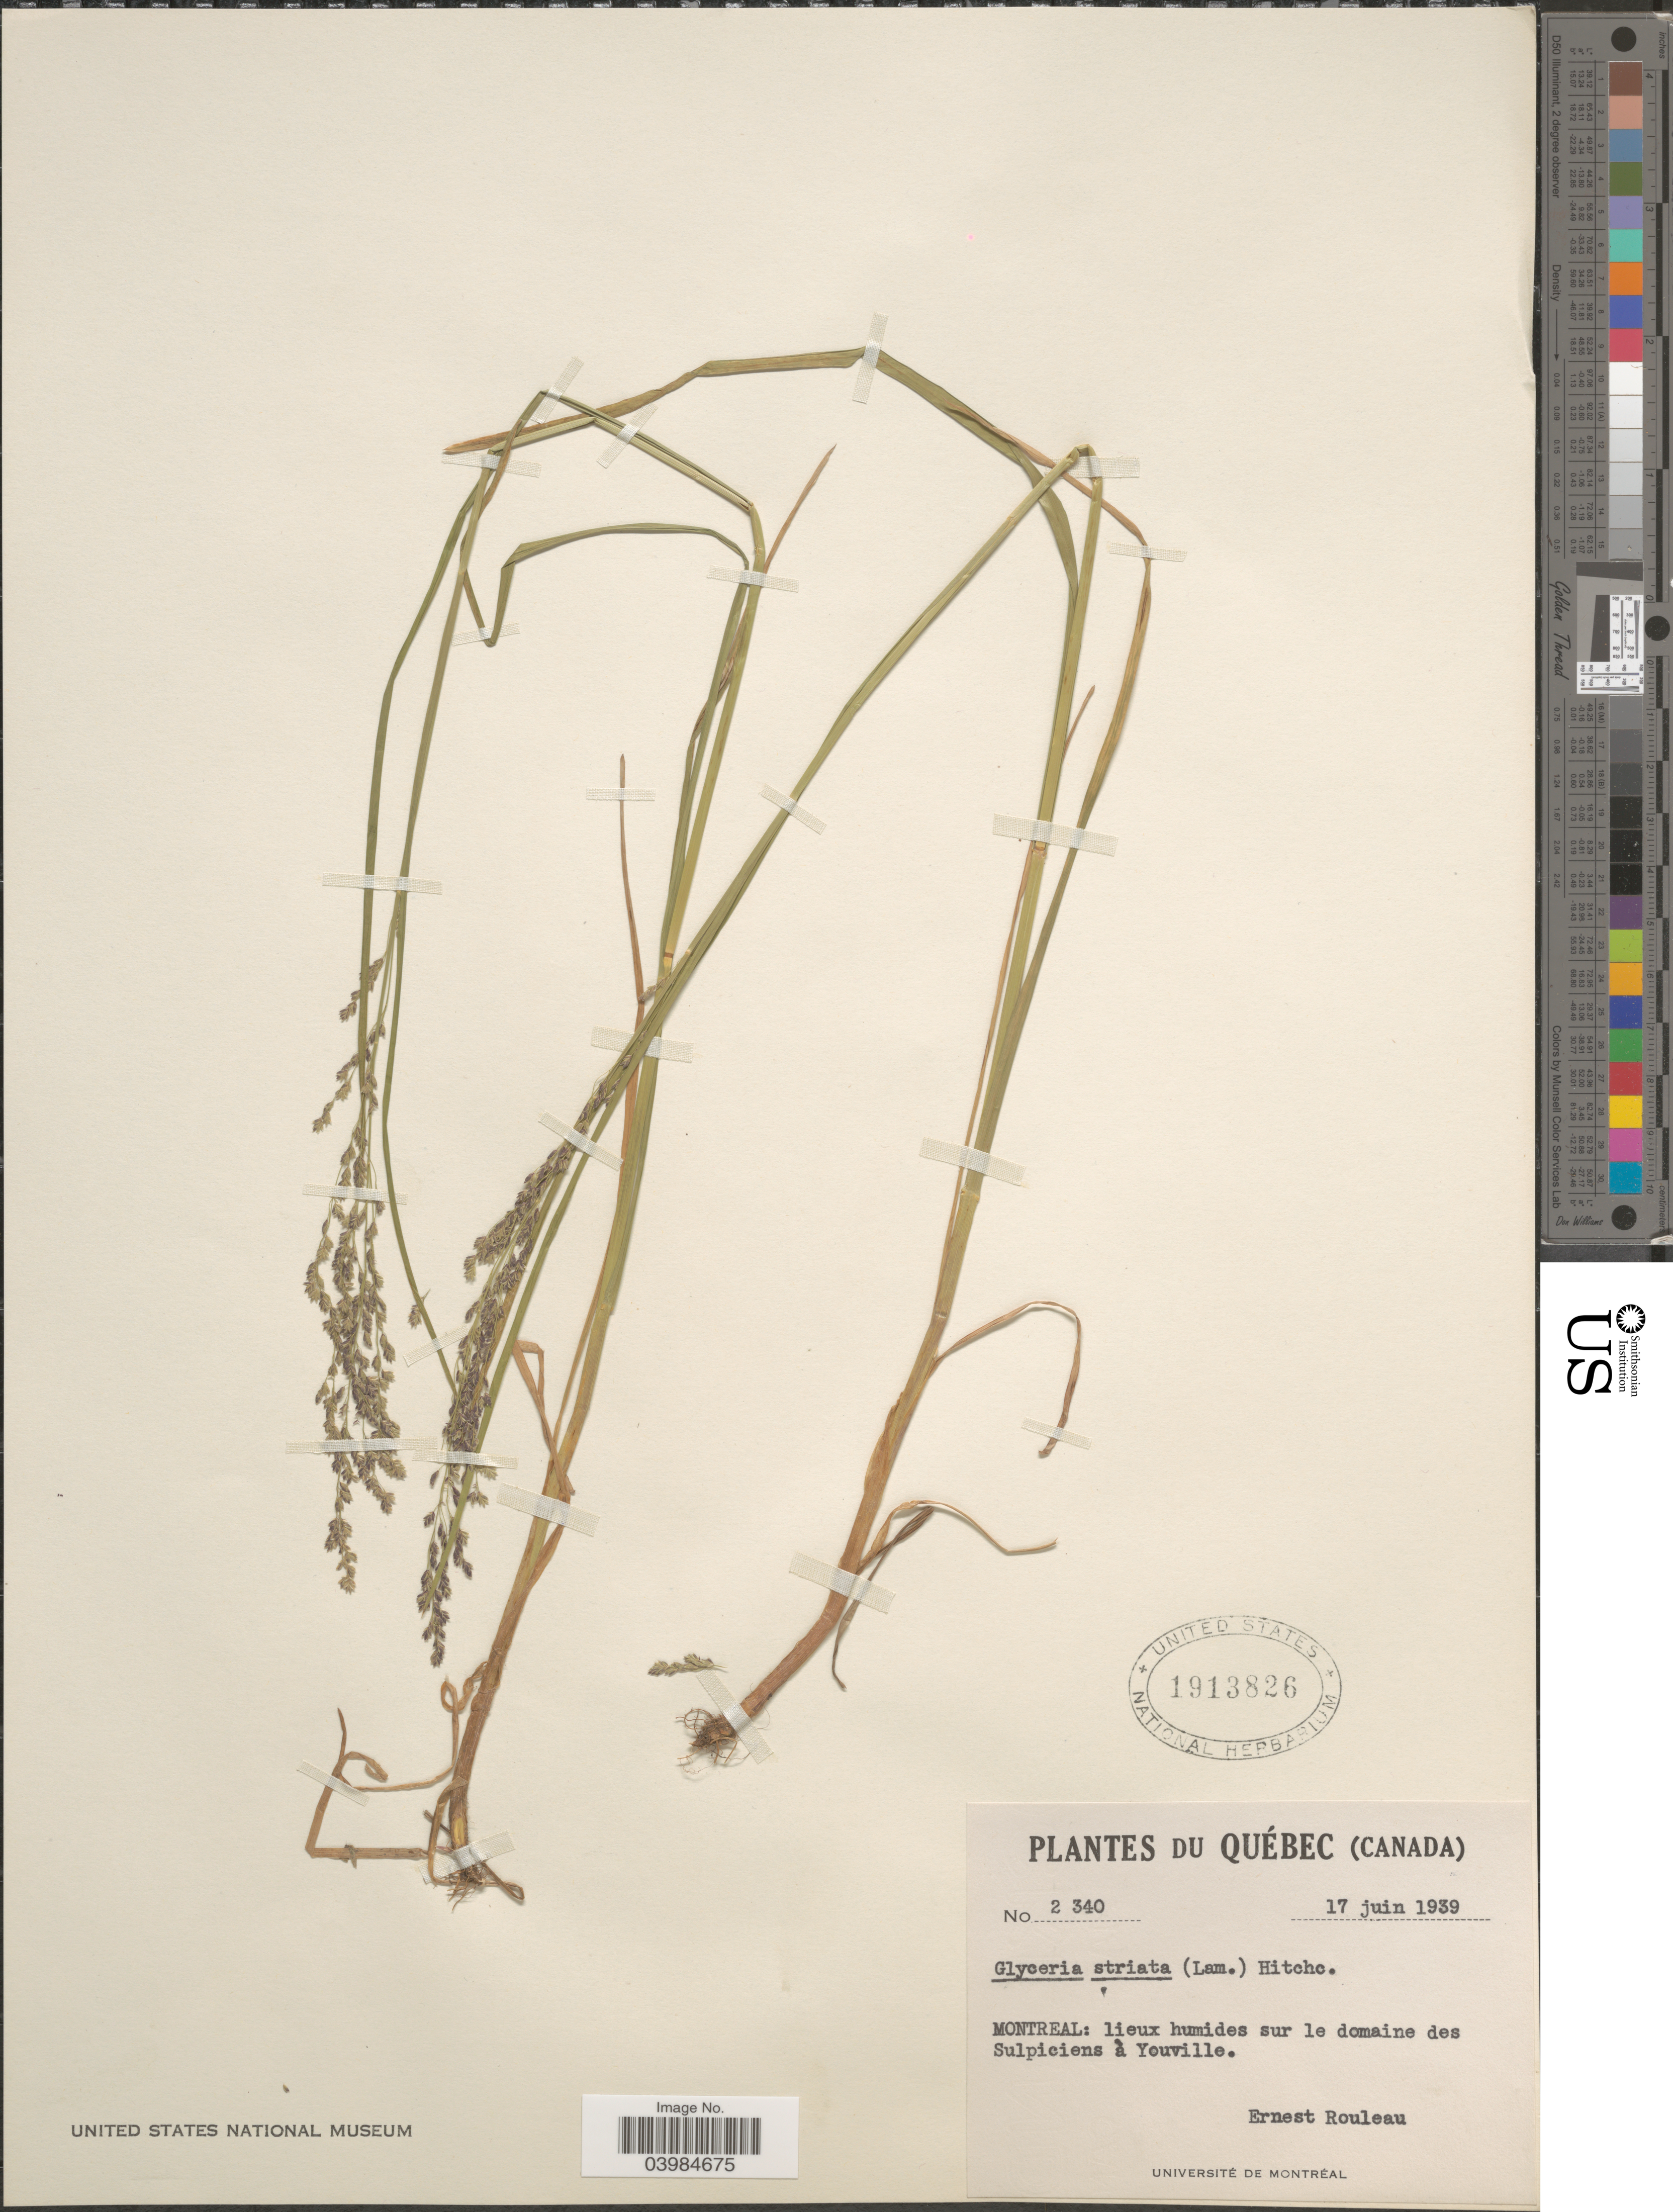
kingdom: Plantae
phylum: Tracheophyta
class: Liliopsida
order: Poales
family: Poaceae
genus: Glyceria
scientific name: Glyceria striata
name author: (Lam.) Hitchc.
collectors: J. Rouleau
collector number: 2340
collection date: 1939-06-17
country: Canada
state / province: Quebec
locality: Montreal: lieux humides sur le domaine des Sulpiciens à Youville.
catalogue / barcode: US 1913826